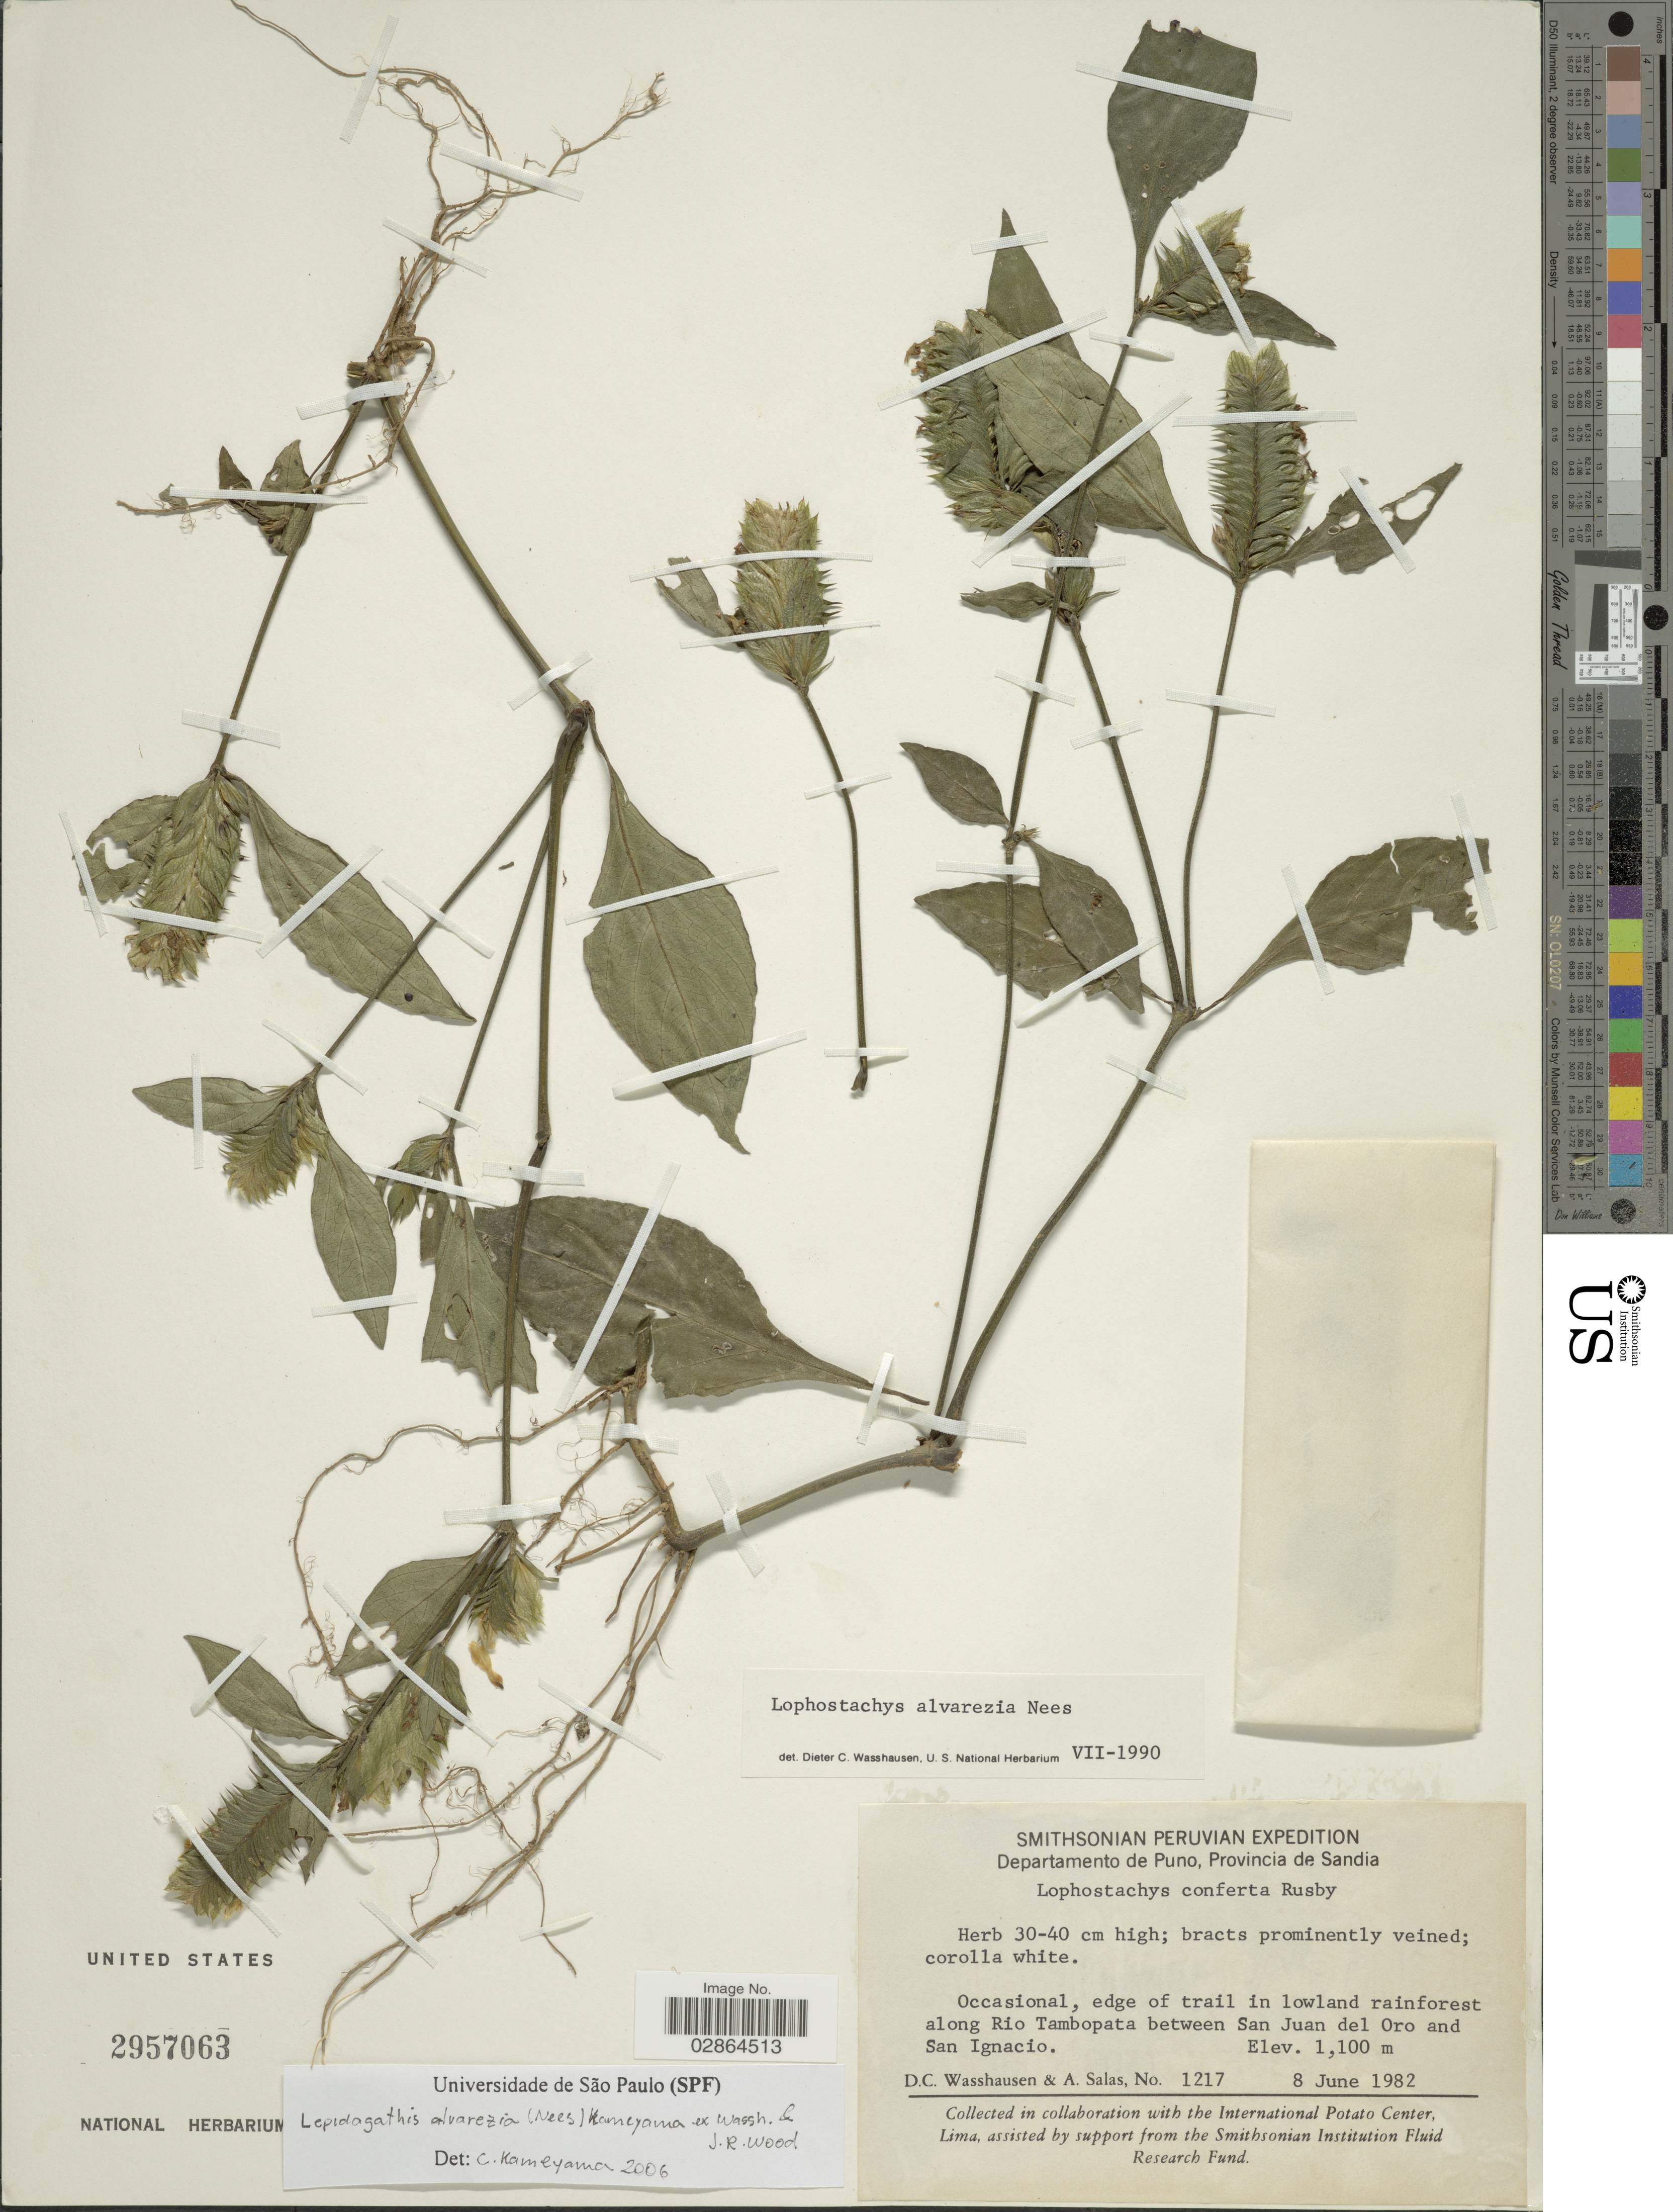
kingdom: Plantae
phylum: Tracheophyta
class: Magnoliopsida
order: Lamiales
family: Acanthaceae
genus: Lophostachys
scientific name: Lophostachys alvarezia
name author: Nees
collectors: D. C. Wasshausen & A. Salas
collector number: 1217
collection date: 1982-06-08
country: Peru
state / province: Puno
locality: Departamento de Puno, Provincia de Sandia, along Rio Tambopata between San Juan del Oro and San Ignacio.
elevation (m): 1100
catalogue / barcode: US 2957063